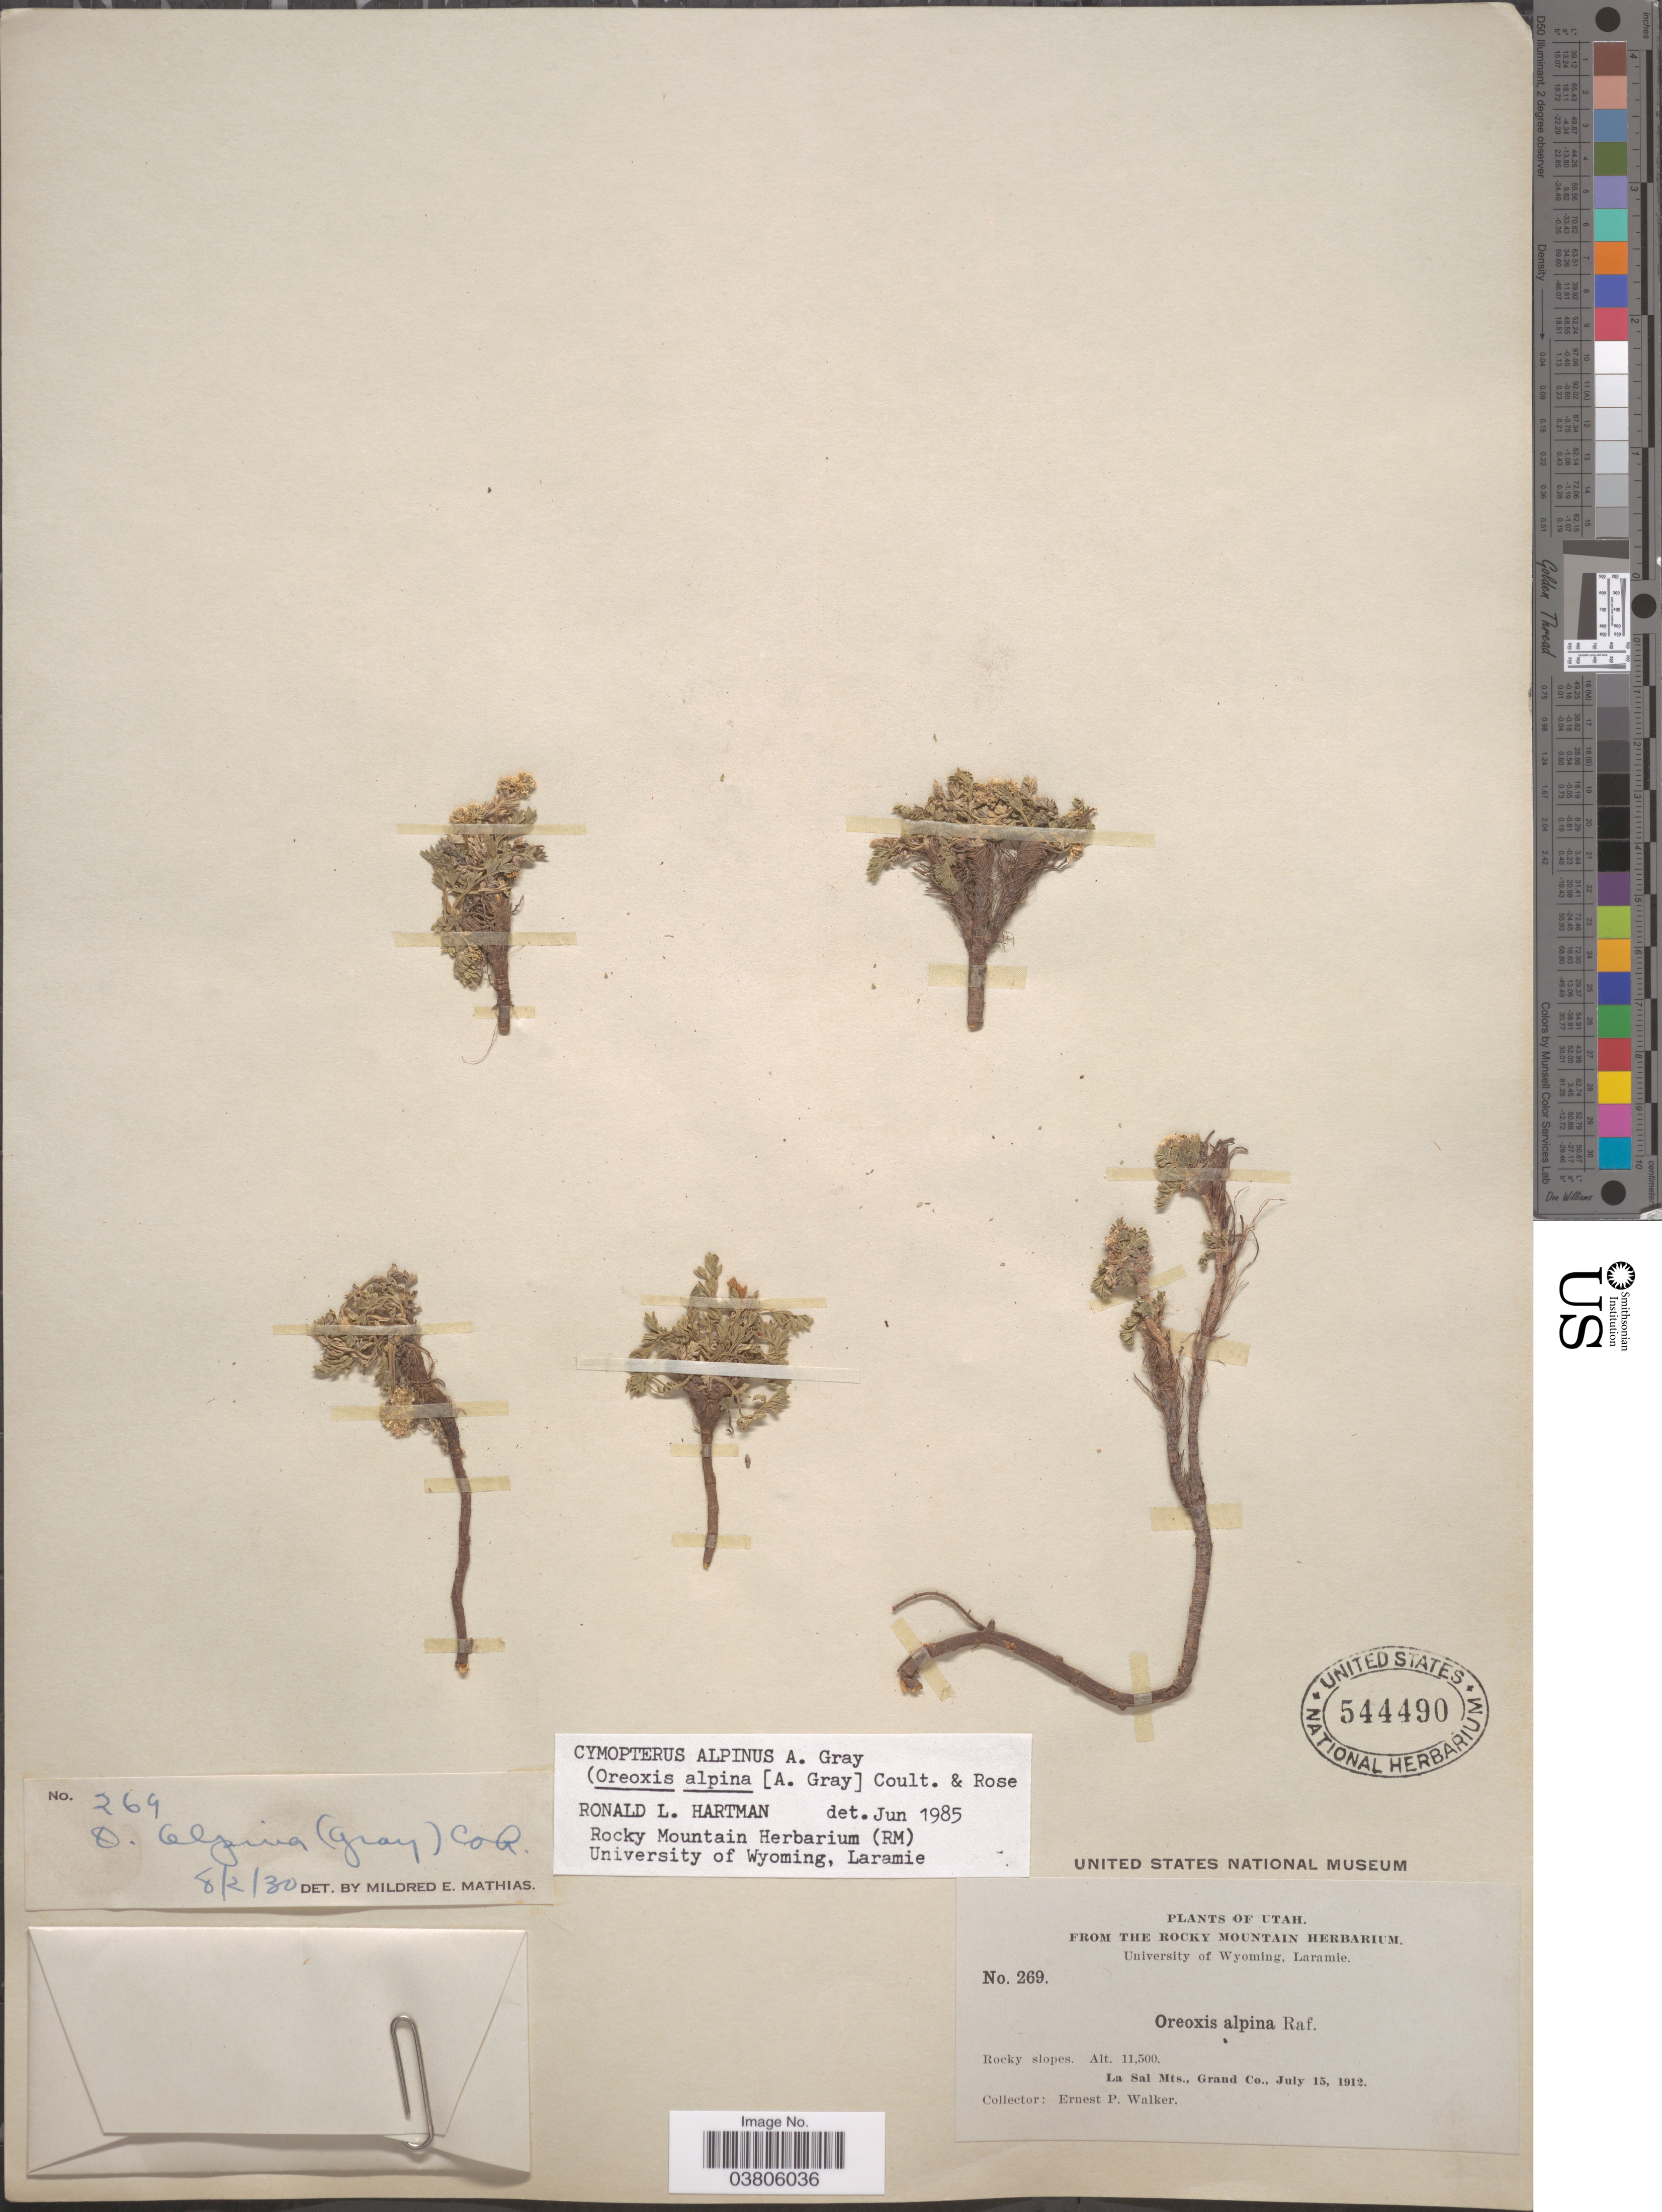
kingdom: Plantae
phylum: Tracheophyta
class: Magnoliopsida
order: Apiales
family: Apiaceae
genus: Cymopterus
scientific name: Cymopterus alpinus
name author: A. Gray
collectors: E. P. Walker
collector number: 269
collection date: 1912-07-15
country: United States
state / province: Utah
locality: La Sal Mts., Grand Co.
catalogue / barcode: US 544490